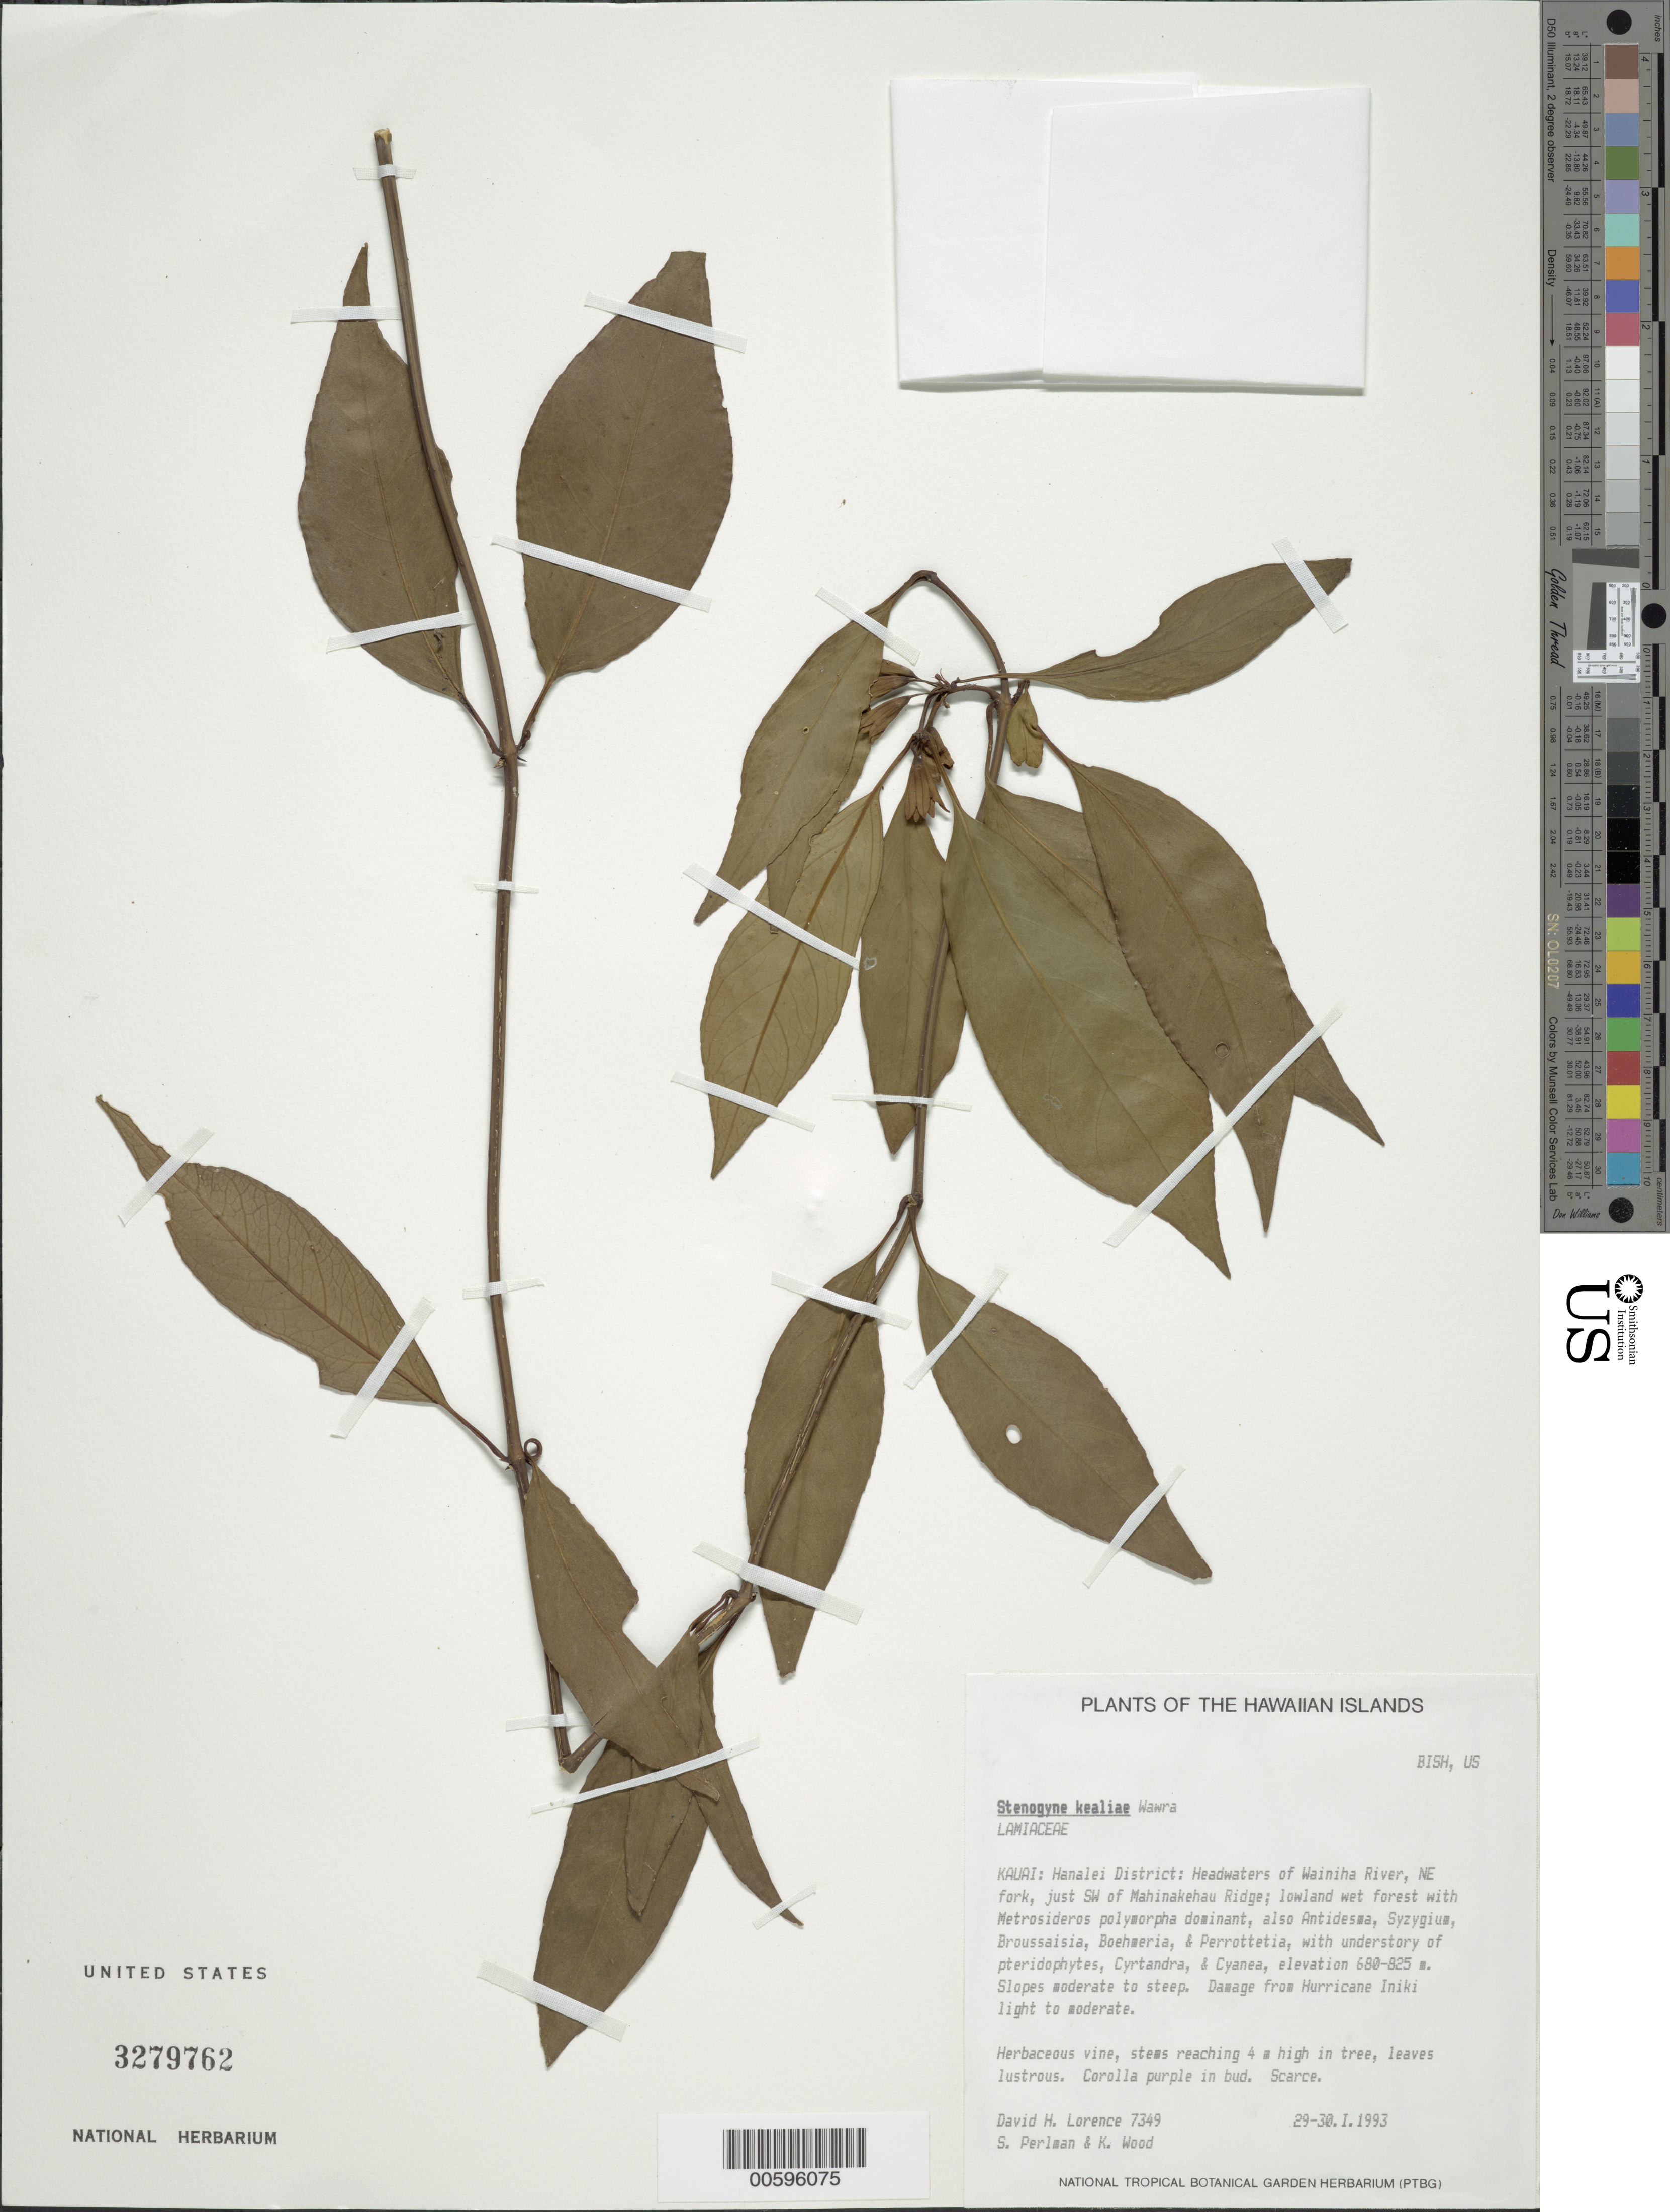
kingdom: Plantae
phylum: Tracheophyta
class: Magnoliopsida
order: Lamiales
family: Lamiaceae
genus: Stenogyne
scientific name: Stenogyne kealiae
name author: Wawra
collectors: D. Lorence, S. P. Perlman & K. Wood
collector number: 7349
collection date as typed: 29 Jan 1993 to 30 Jan 1993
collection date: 1993-01-29/1993-01-30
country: United States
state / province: Hawaii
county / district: Kauai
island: Kaua'i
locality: Hanalei Dist: Headwaters of Wainiha River, NE fork, just SW of Mahinakehau Ridge.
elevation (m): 680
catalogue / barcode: US 3279762